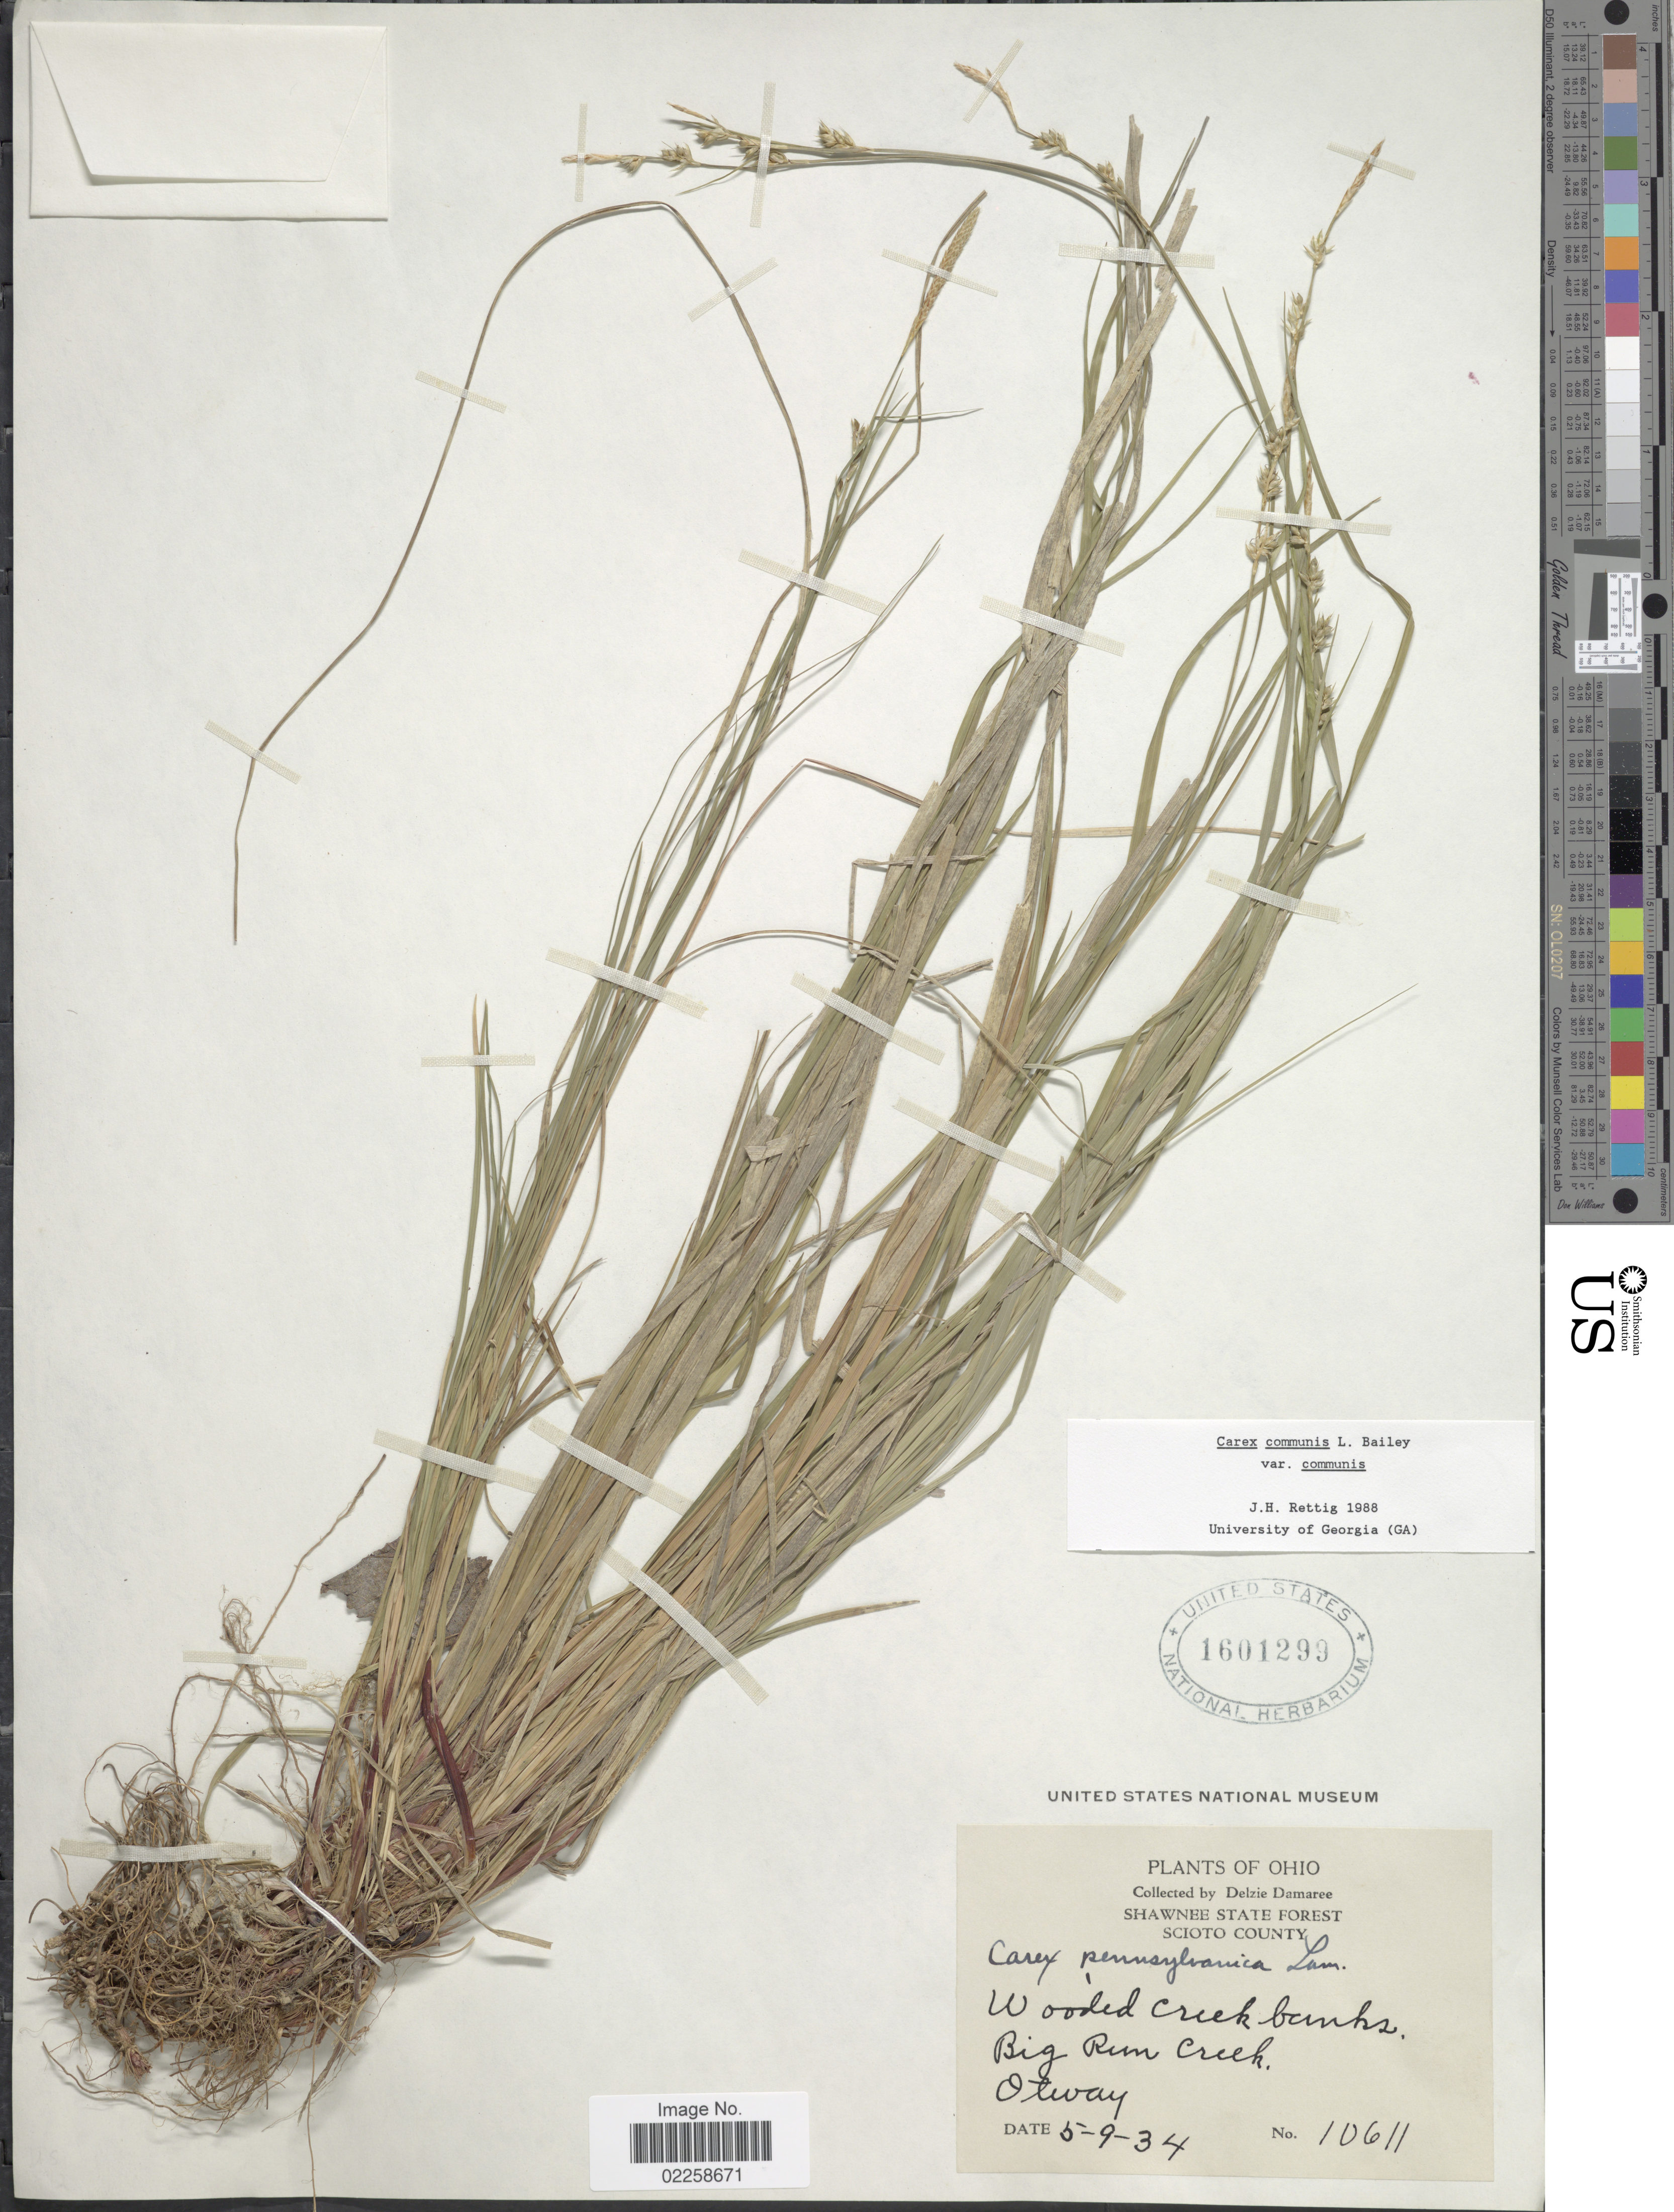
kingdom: Plantae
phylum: Tracheophyta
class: Liliopsida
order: Poales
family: Cyperaceae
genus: Carex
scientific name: Carex communis var. communis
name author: L.H. Bailey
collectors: D. Demaree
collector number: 10611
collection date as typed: Transcribed d/m/y: 5/9/34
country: United States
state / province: Ohio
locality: Shawnee State Forest, Scioto County, Wooded Creek banks, Big Run Creek, Otway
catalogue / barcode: US 1601299